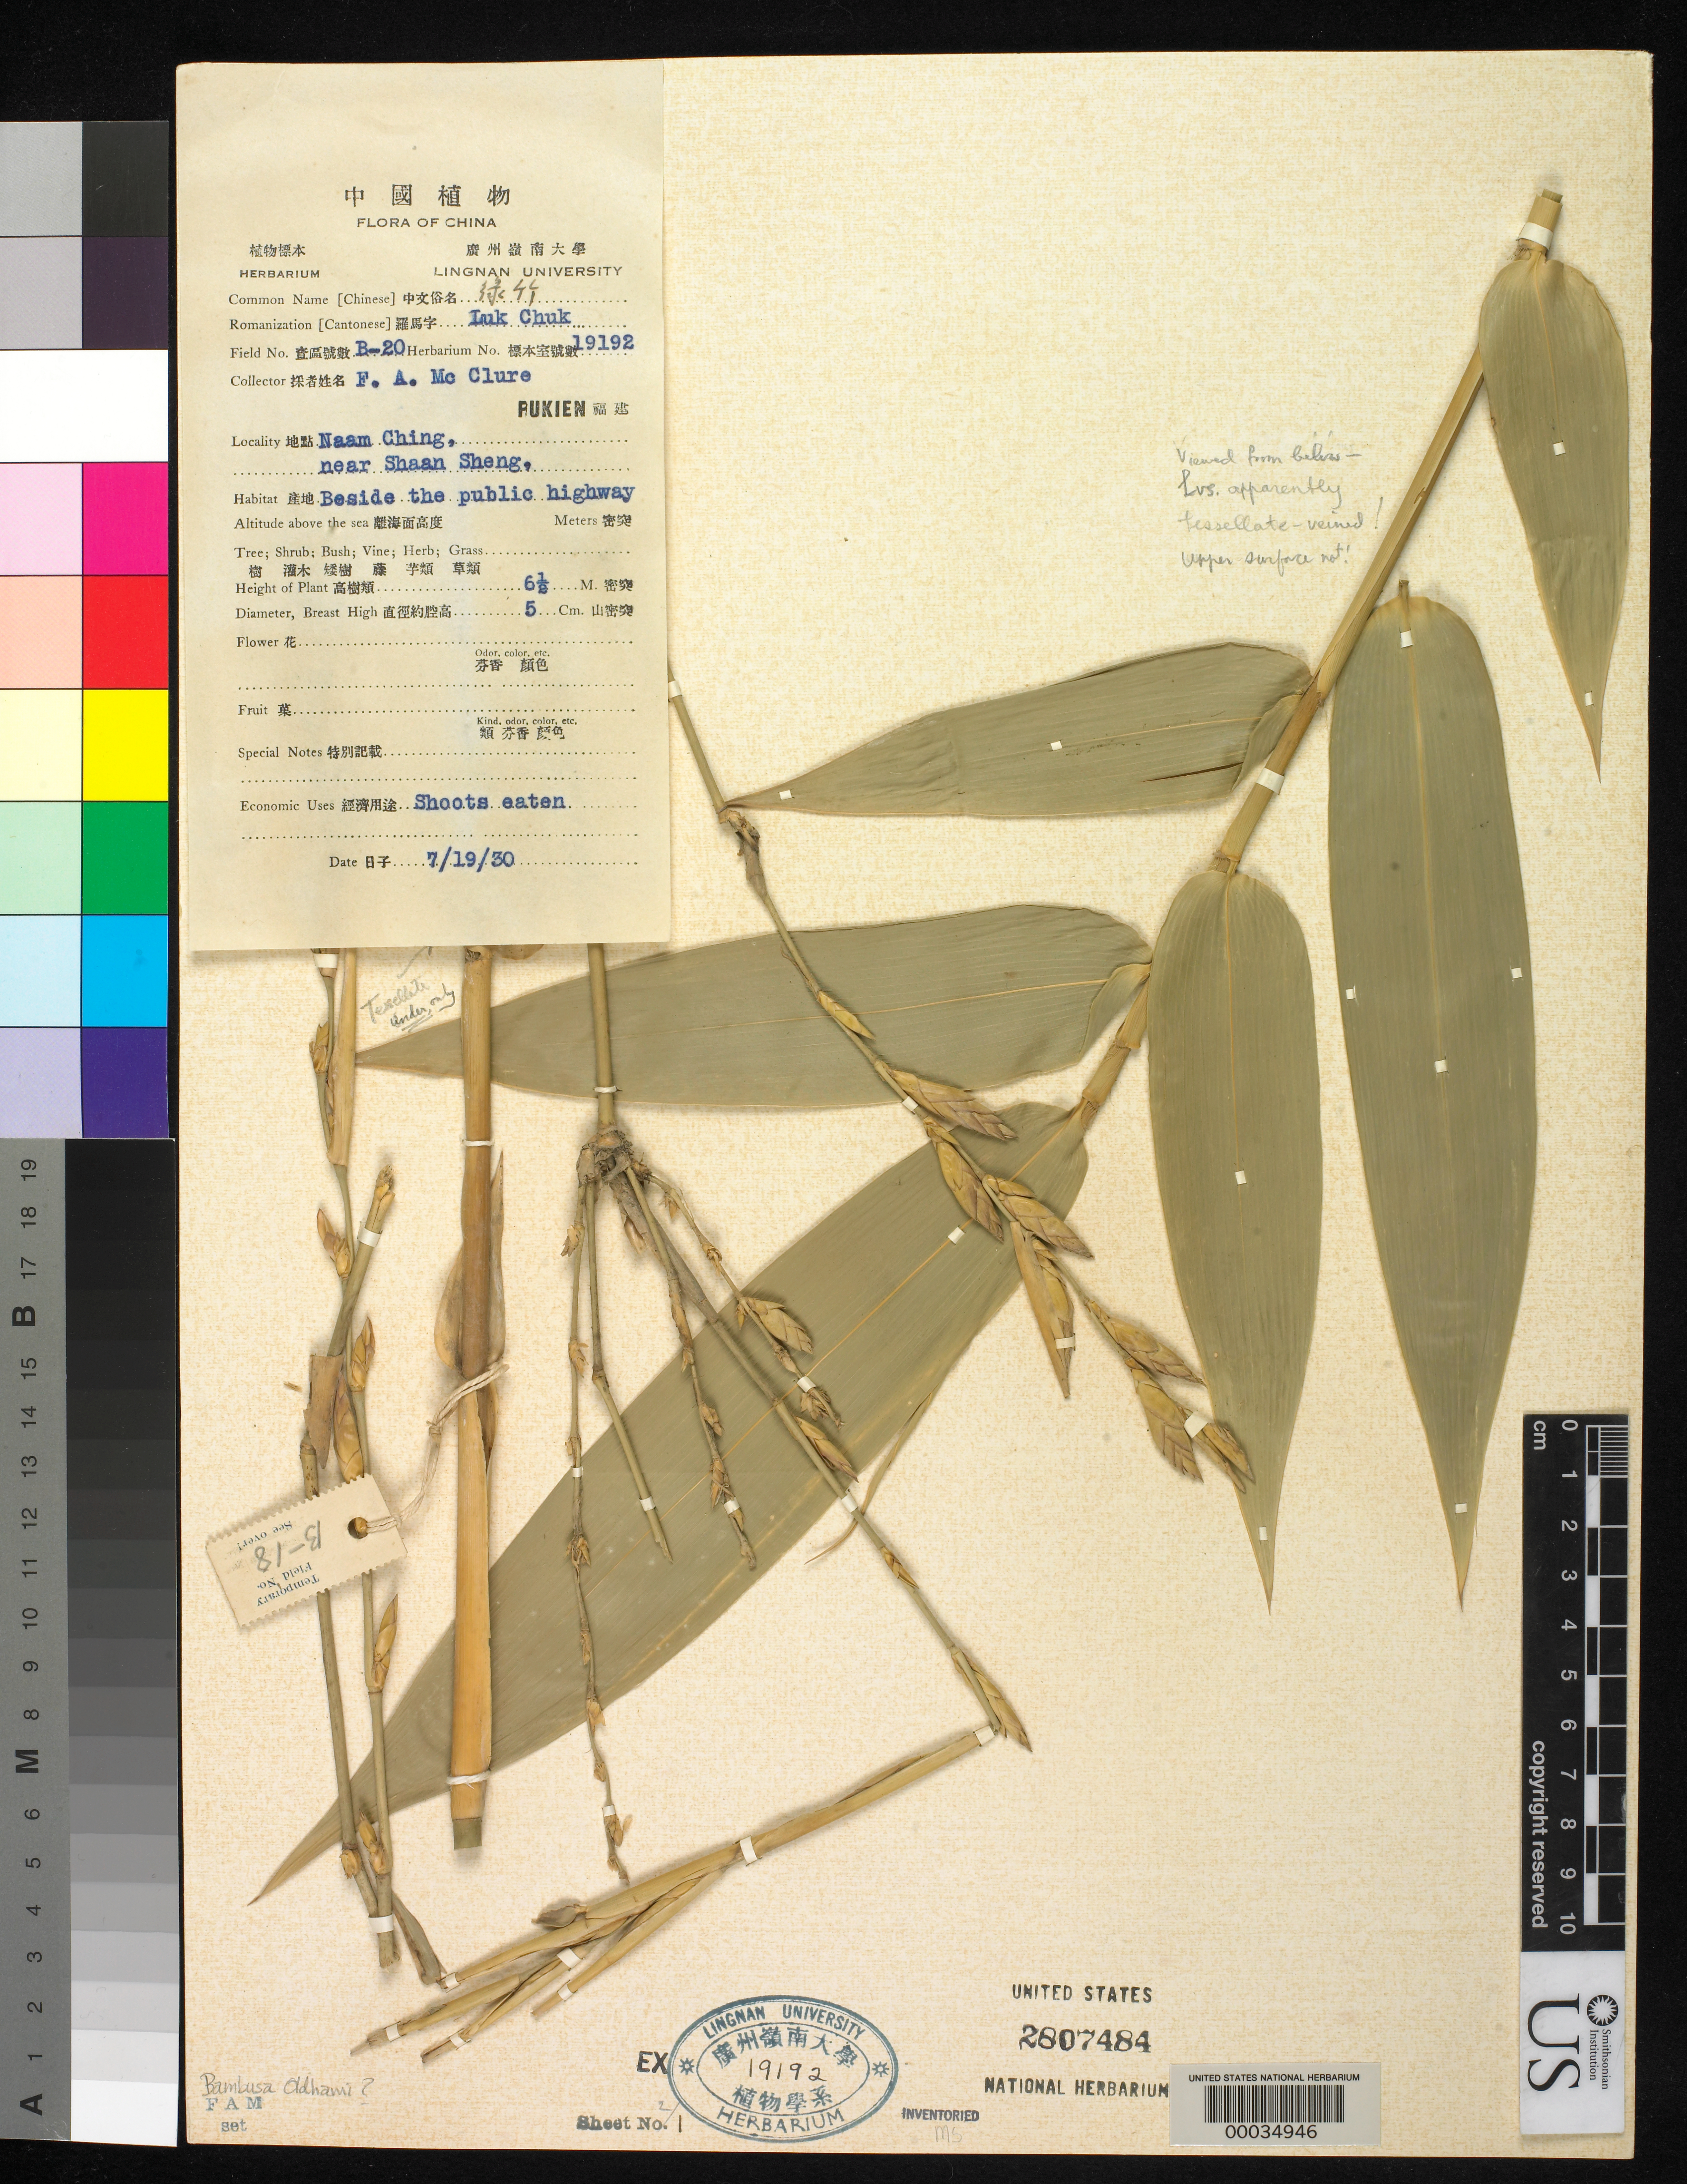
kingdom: Plantae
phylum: Tracheophyta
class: Liliopsida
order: Poales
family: Poaceae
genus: Bambusa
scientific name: Bambusa oldhamii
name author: Munro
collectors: F. A. McClure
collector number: B-20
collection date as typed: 19 Jul 1930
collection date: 1930-07-19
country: China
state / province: Fujian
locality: Naam ching, shaan sheng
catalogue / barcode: US 2807484